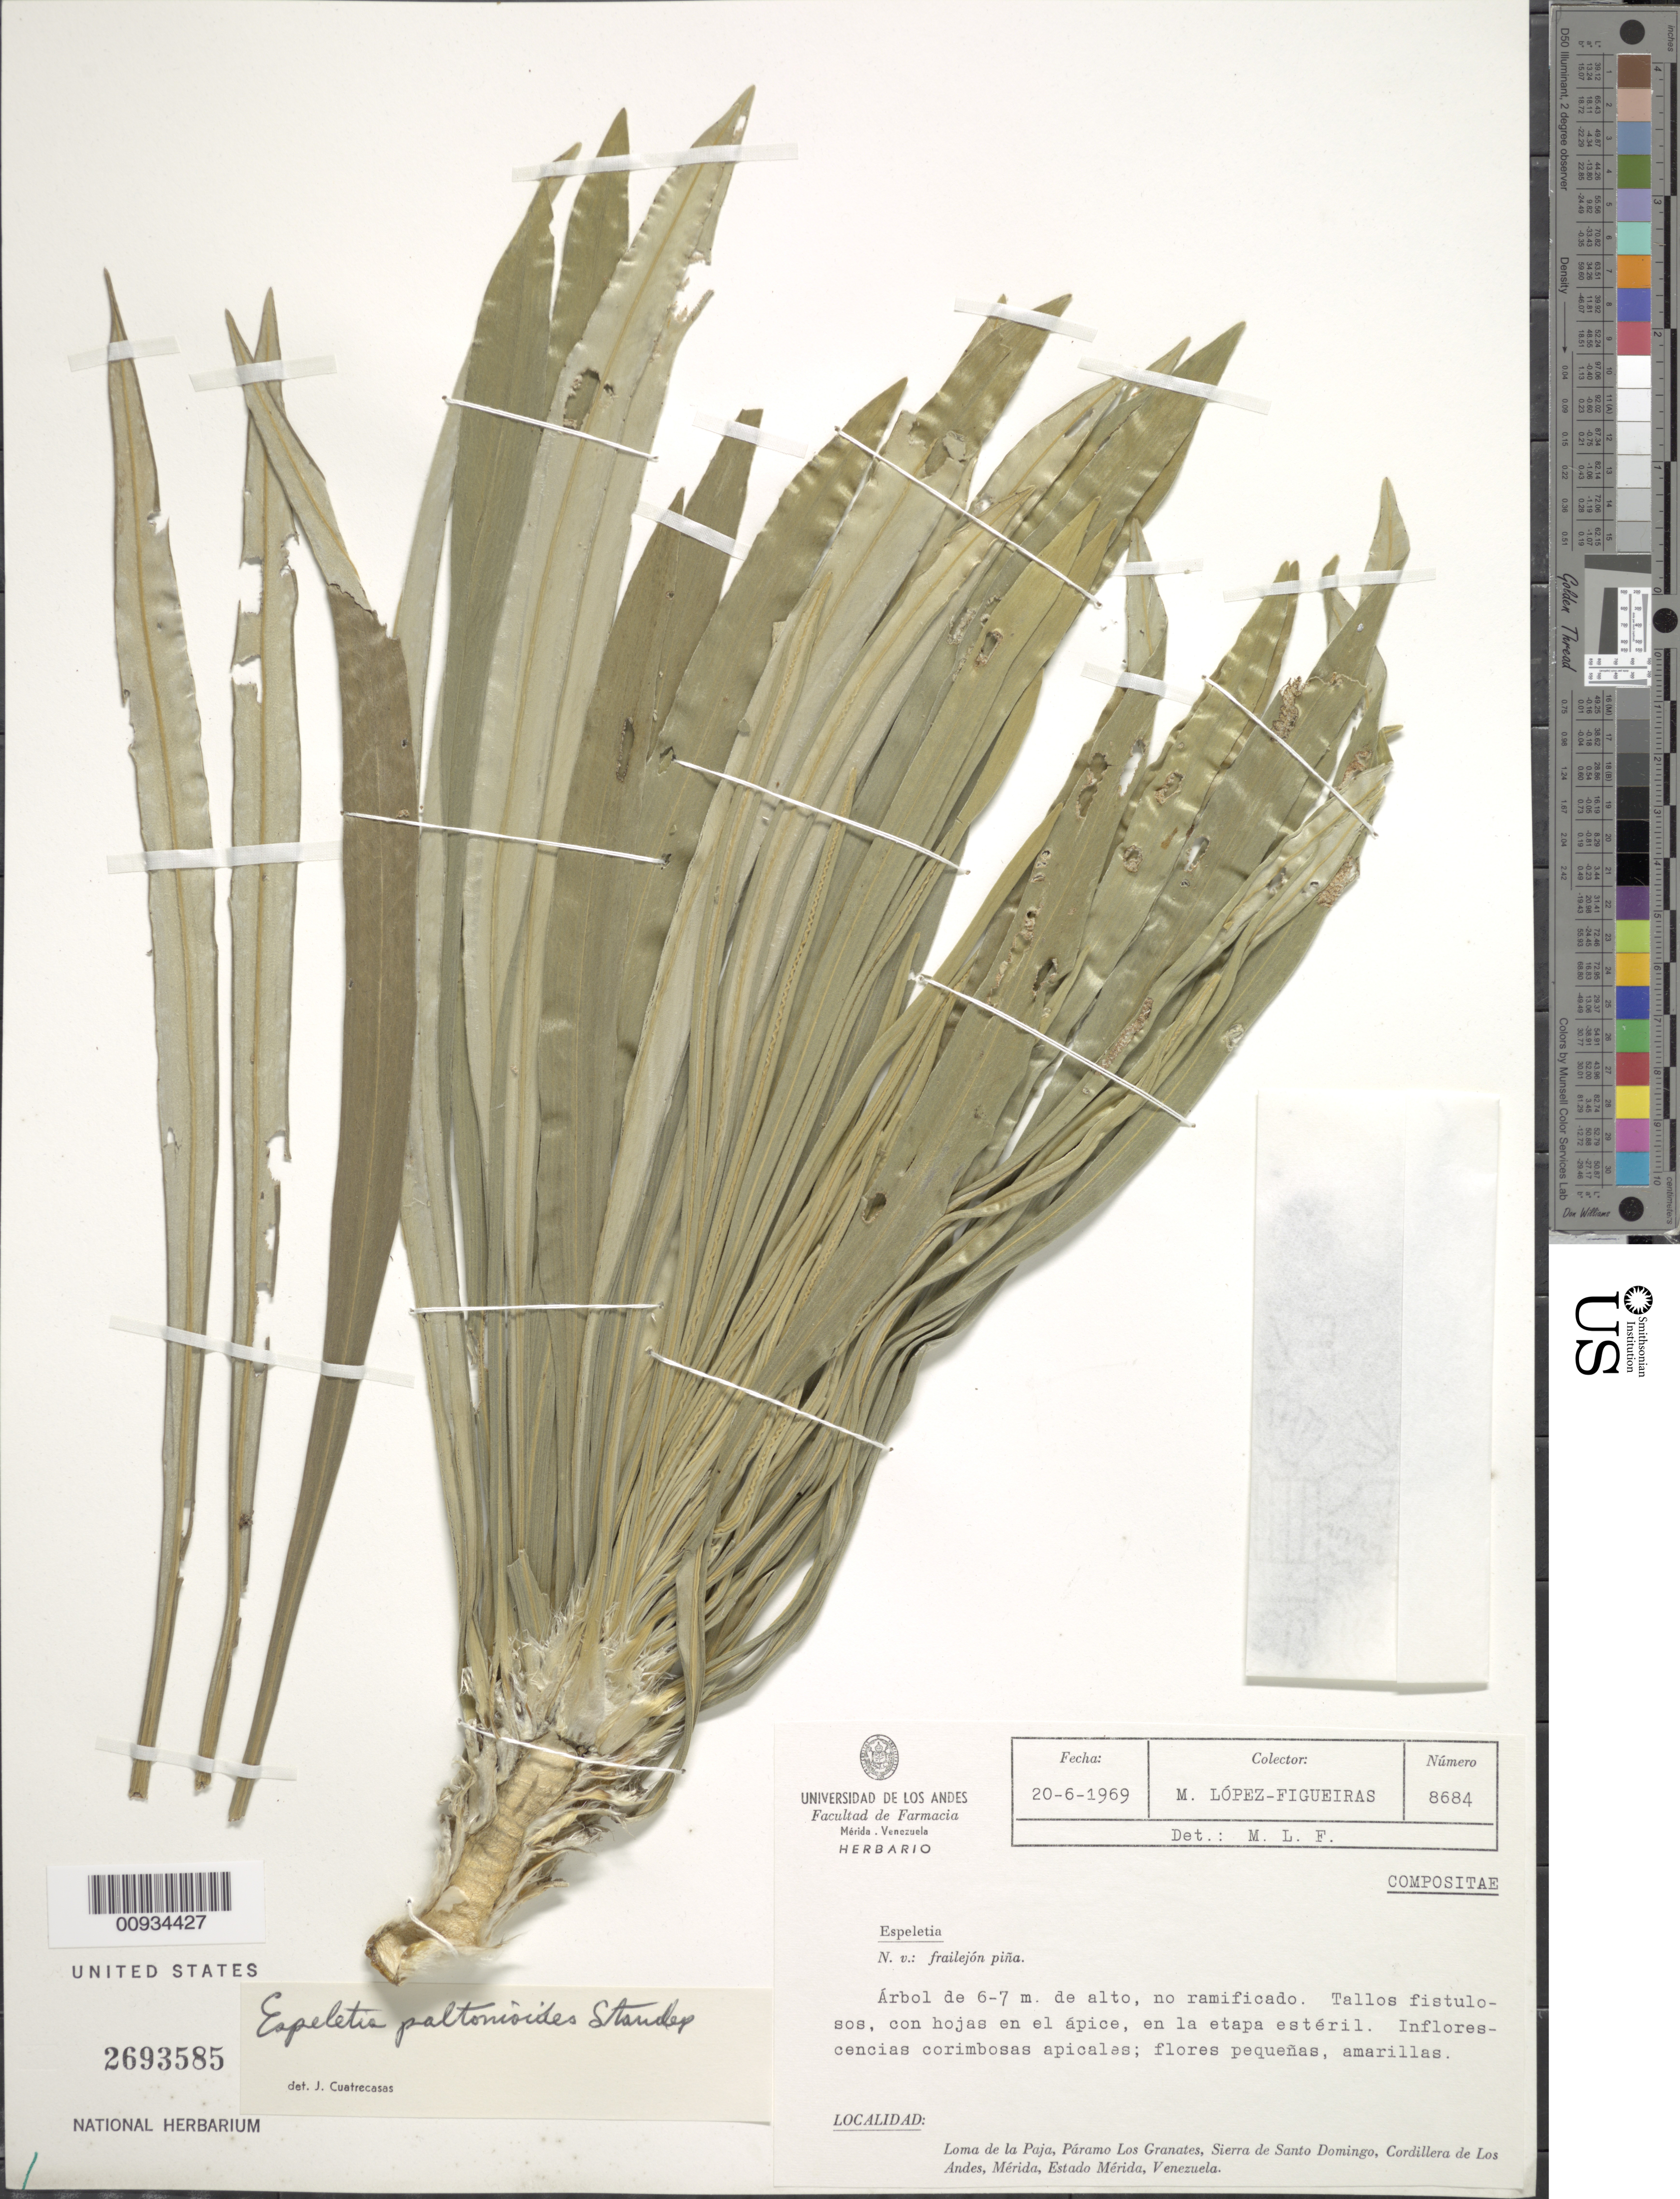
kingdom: Plantae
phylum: Tracheophyta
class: Magnoliopsida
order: Asterales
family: Asteraceae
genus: Ruilopezia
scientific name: Ruilopezia paltonioides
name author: (Standl.) Cuatrec.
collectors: M. López Figueiras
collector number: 8684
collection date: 1969-06-20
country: Venezuela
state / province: Mérida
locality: Loma de la Paja, Paramo Los Granates, Sierra de Santo Domingo, Cordillera de Los Andes, Merida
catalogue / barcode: US 2693585